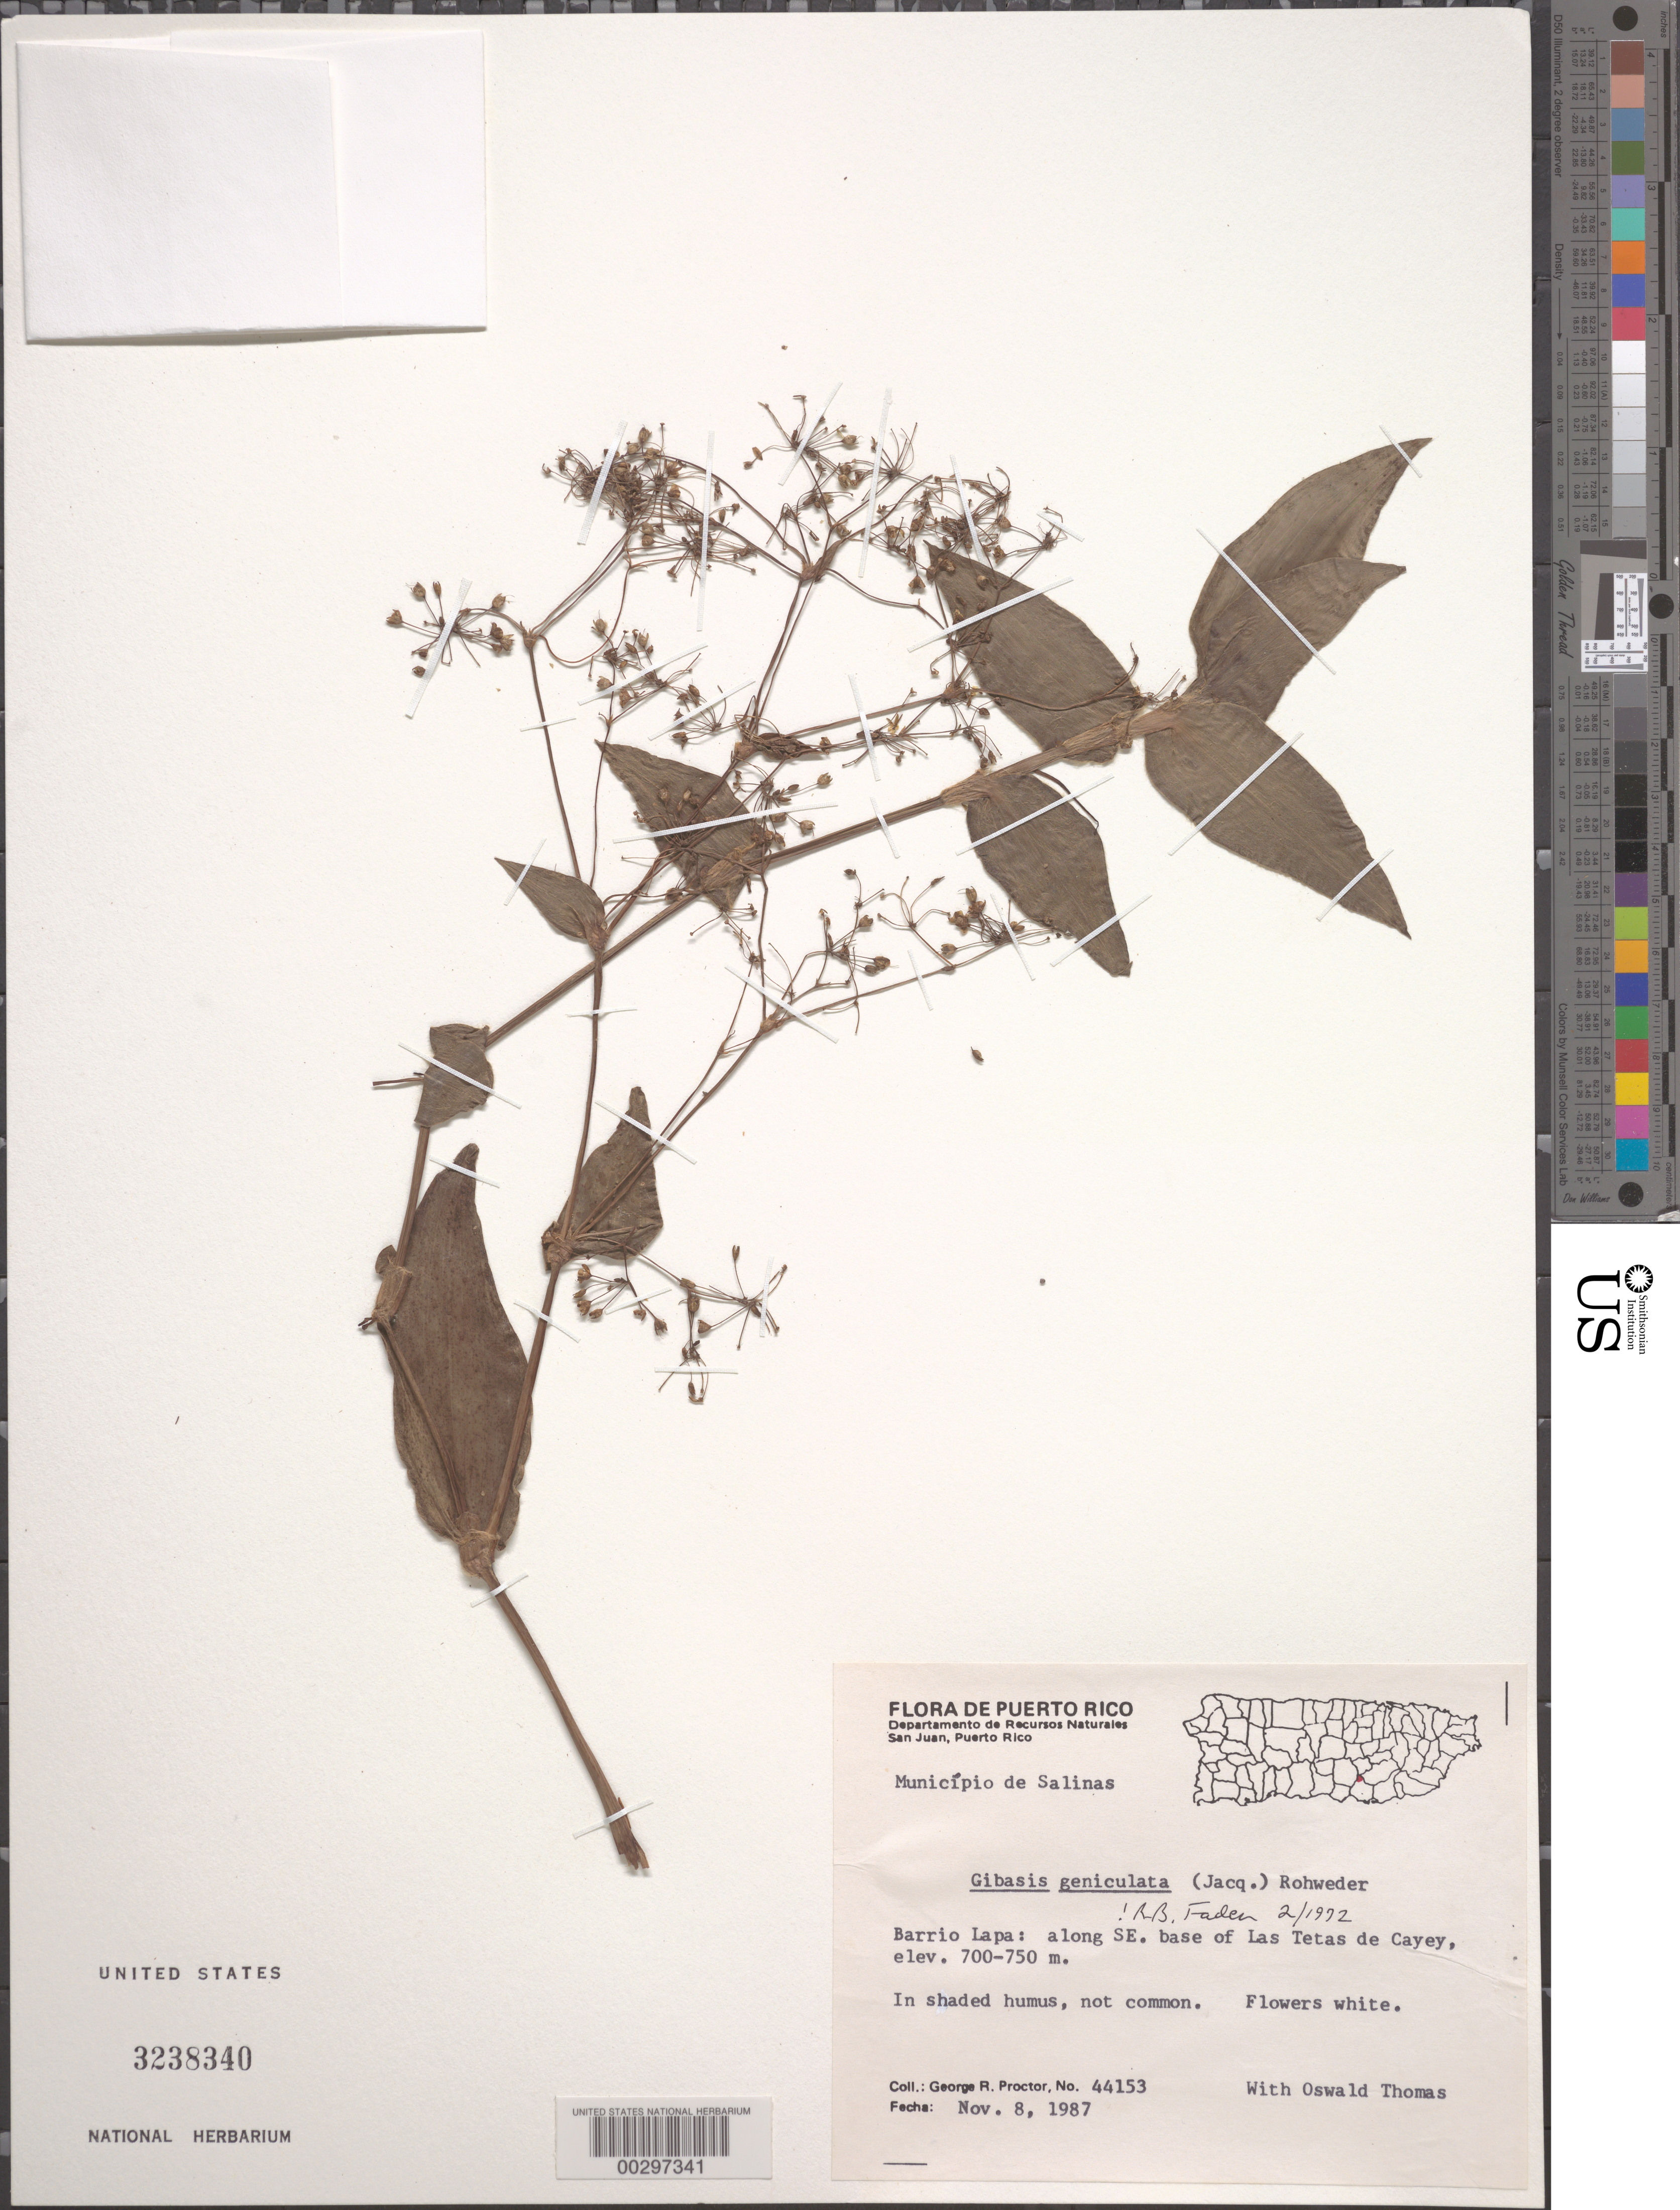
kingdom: Plantae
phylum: Tracheophyta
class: Liliopsida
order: Commelinales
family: Commelinaceae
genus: Gibasis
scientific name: Gibasis geniculata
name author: (Jacq.) Rohweder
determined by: Faden, Robert B., (US), Smithsonian Institution - National Museum of Natural History (UNITED STATES)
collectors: G. R. Proctor & O. Thomas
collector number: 44153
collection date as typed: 08 Nov 1987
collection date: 1987-11-08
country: Puerto Rico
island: Greater Antilles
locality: Salinas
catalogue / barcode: US 3238340